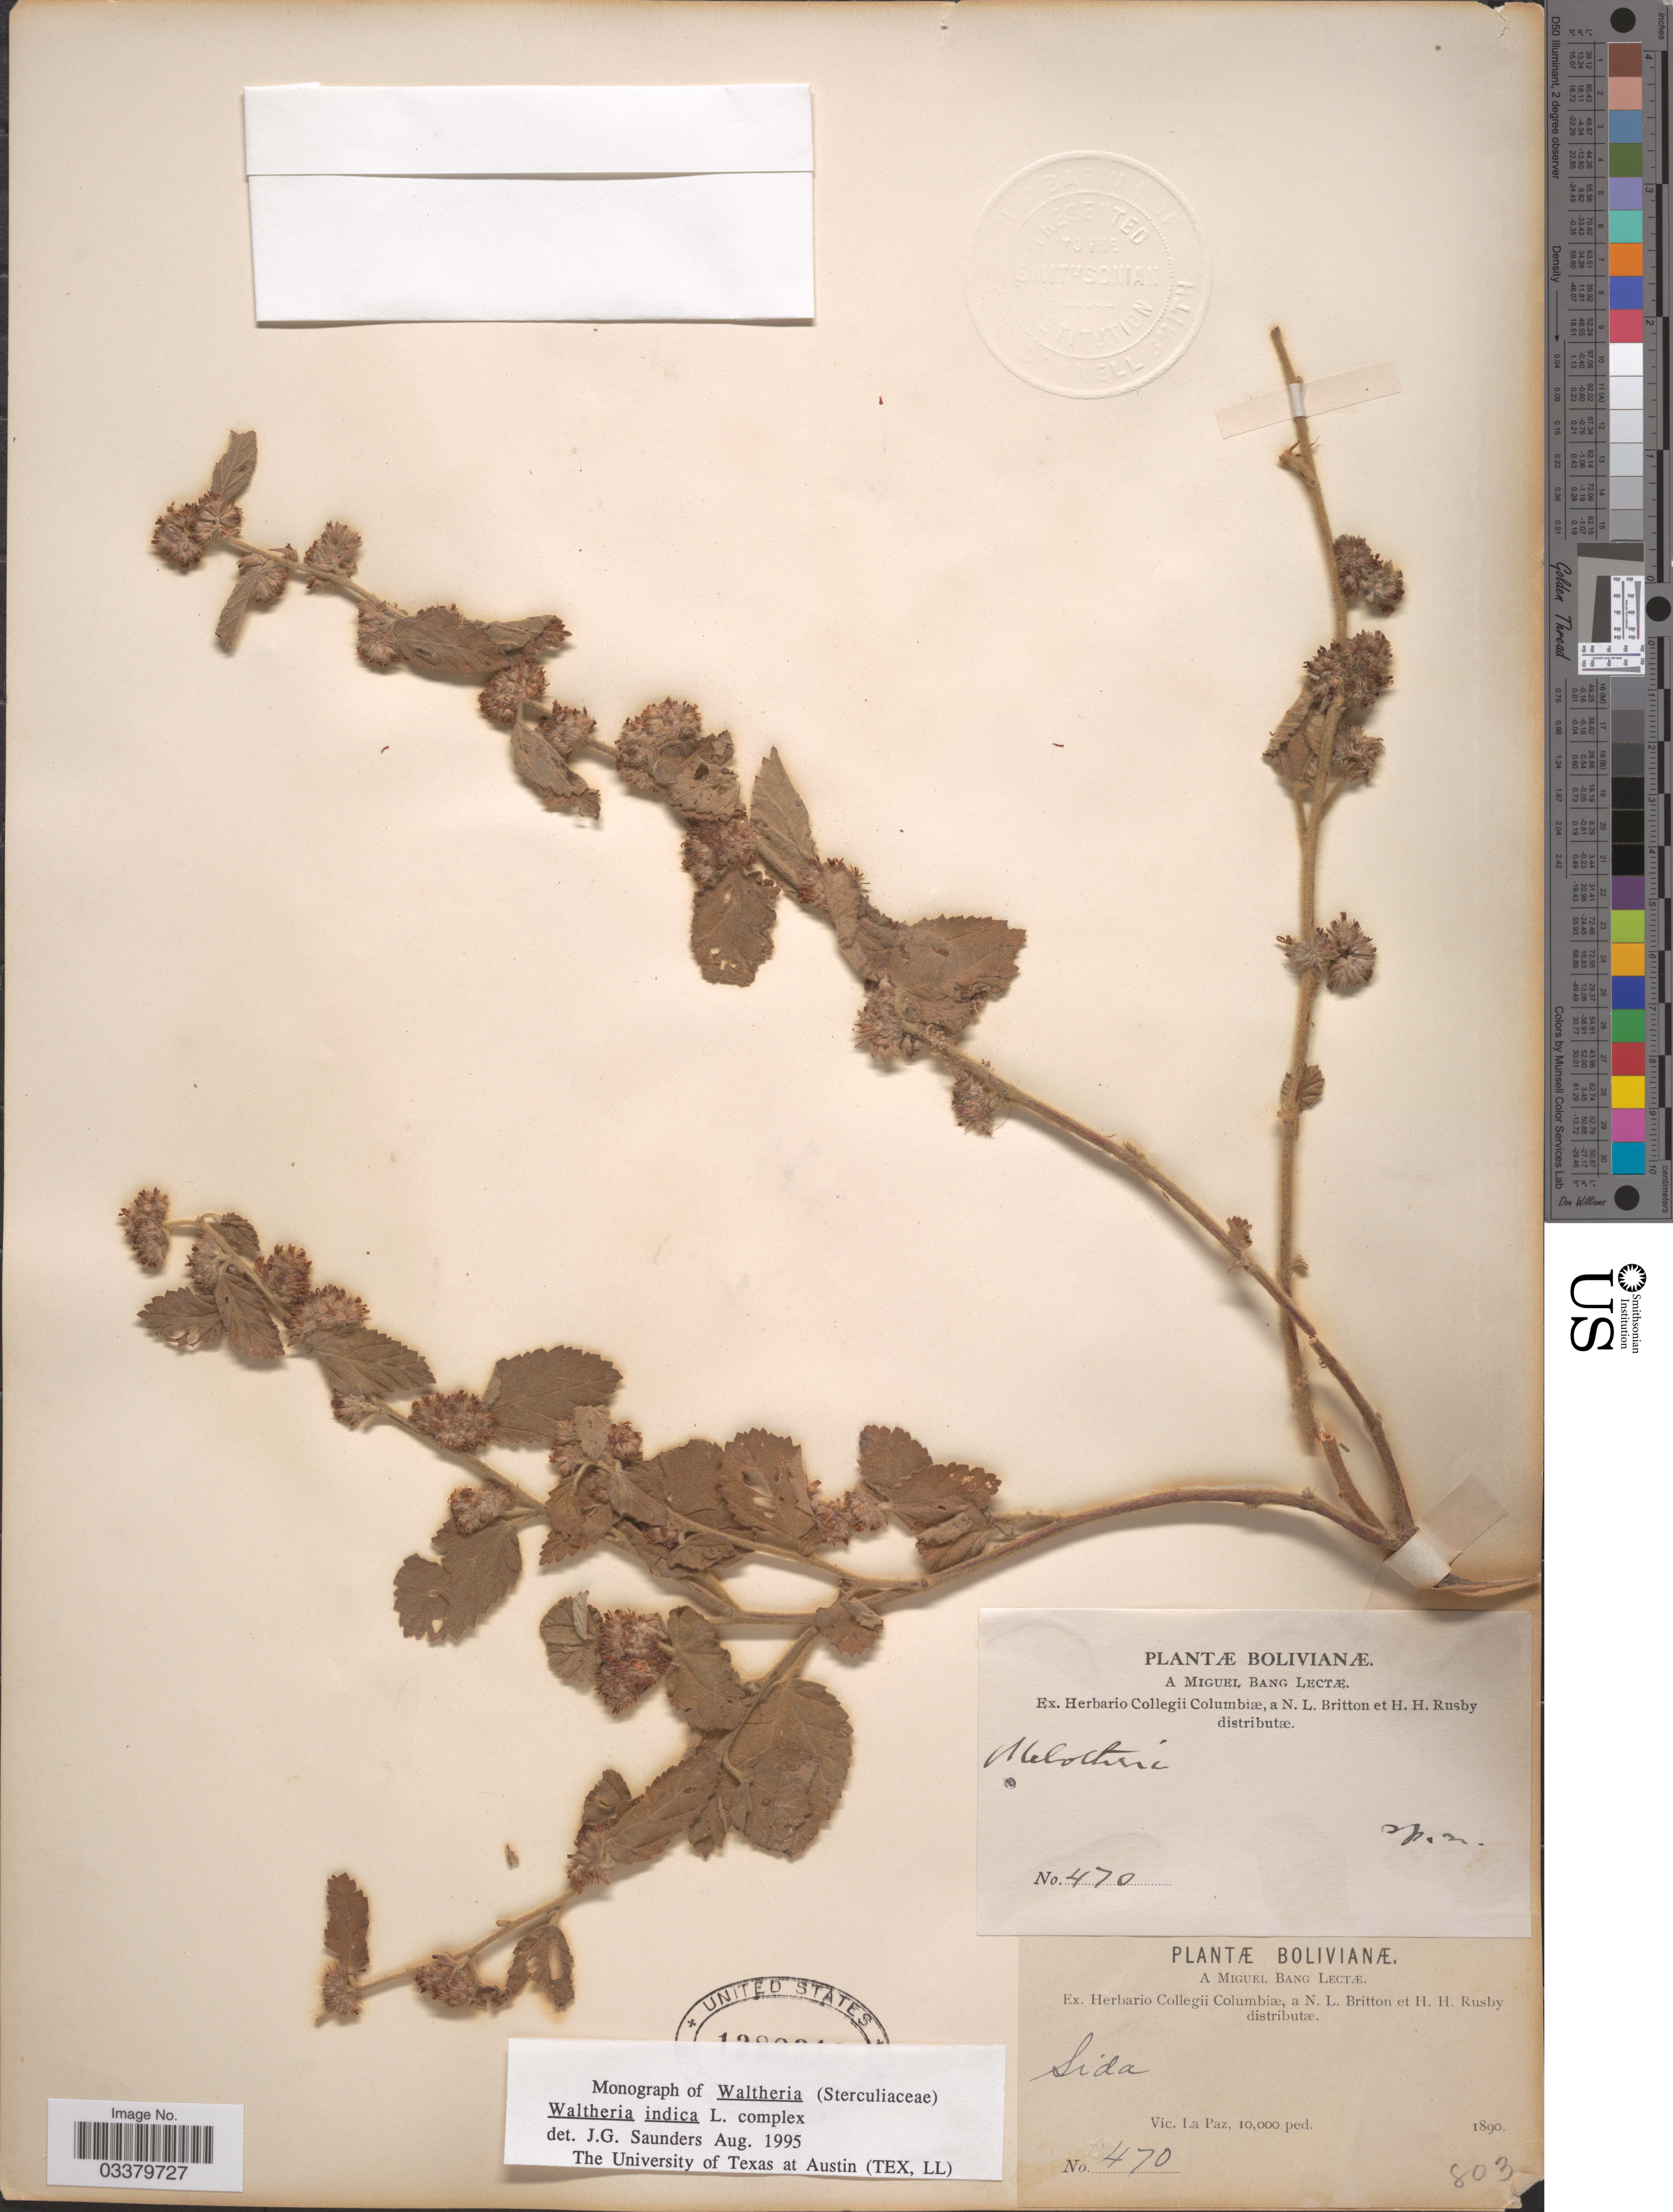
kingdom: Plantae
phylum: Tracheophyta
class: Magnoliopsida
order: Malvales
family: Malvaceae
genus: Waltheria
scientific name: Waltheria indica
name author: L.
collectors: M. Bang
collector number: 470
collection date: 1890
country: Bolivia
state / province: La Paz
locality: Vic. La Paz.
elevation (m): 3048